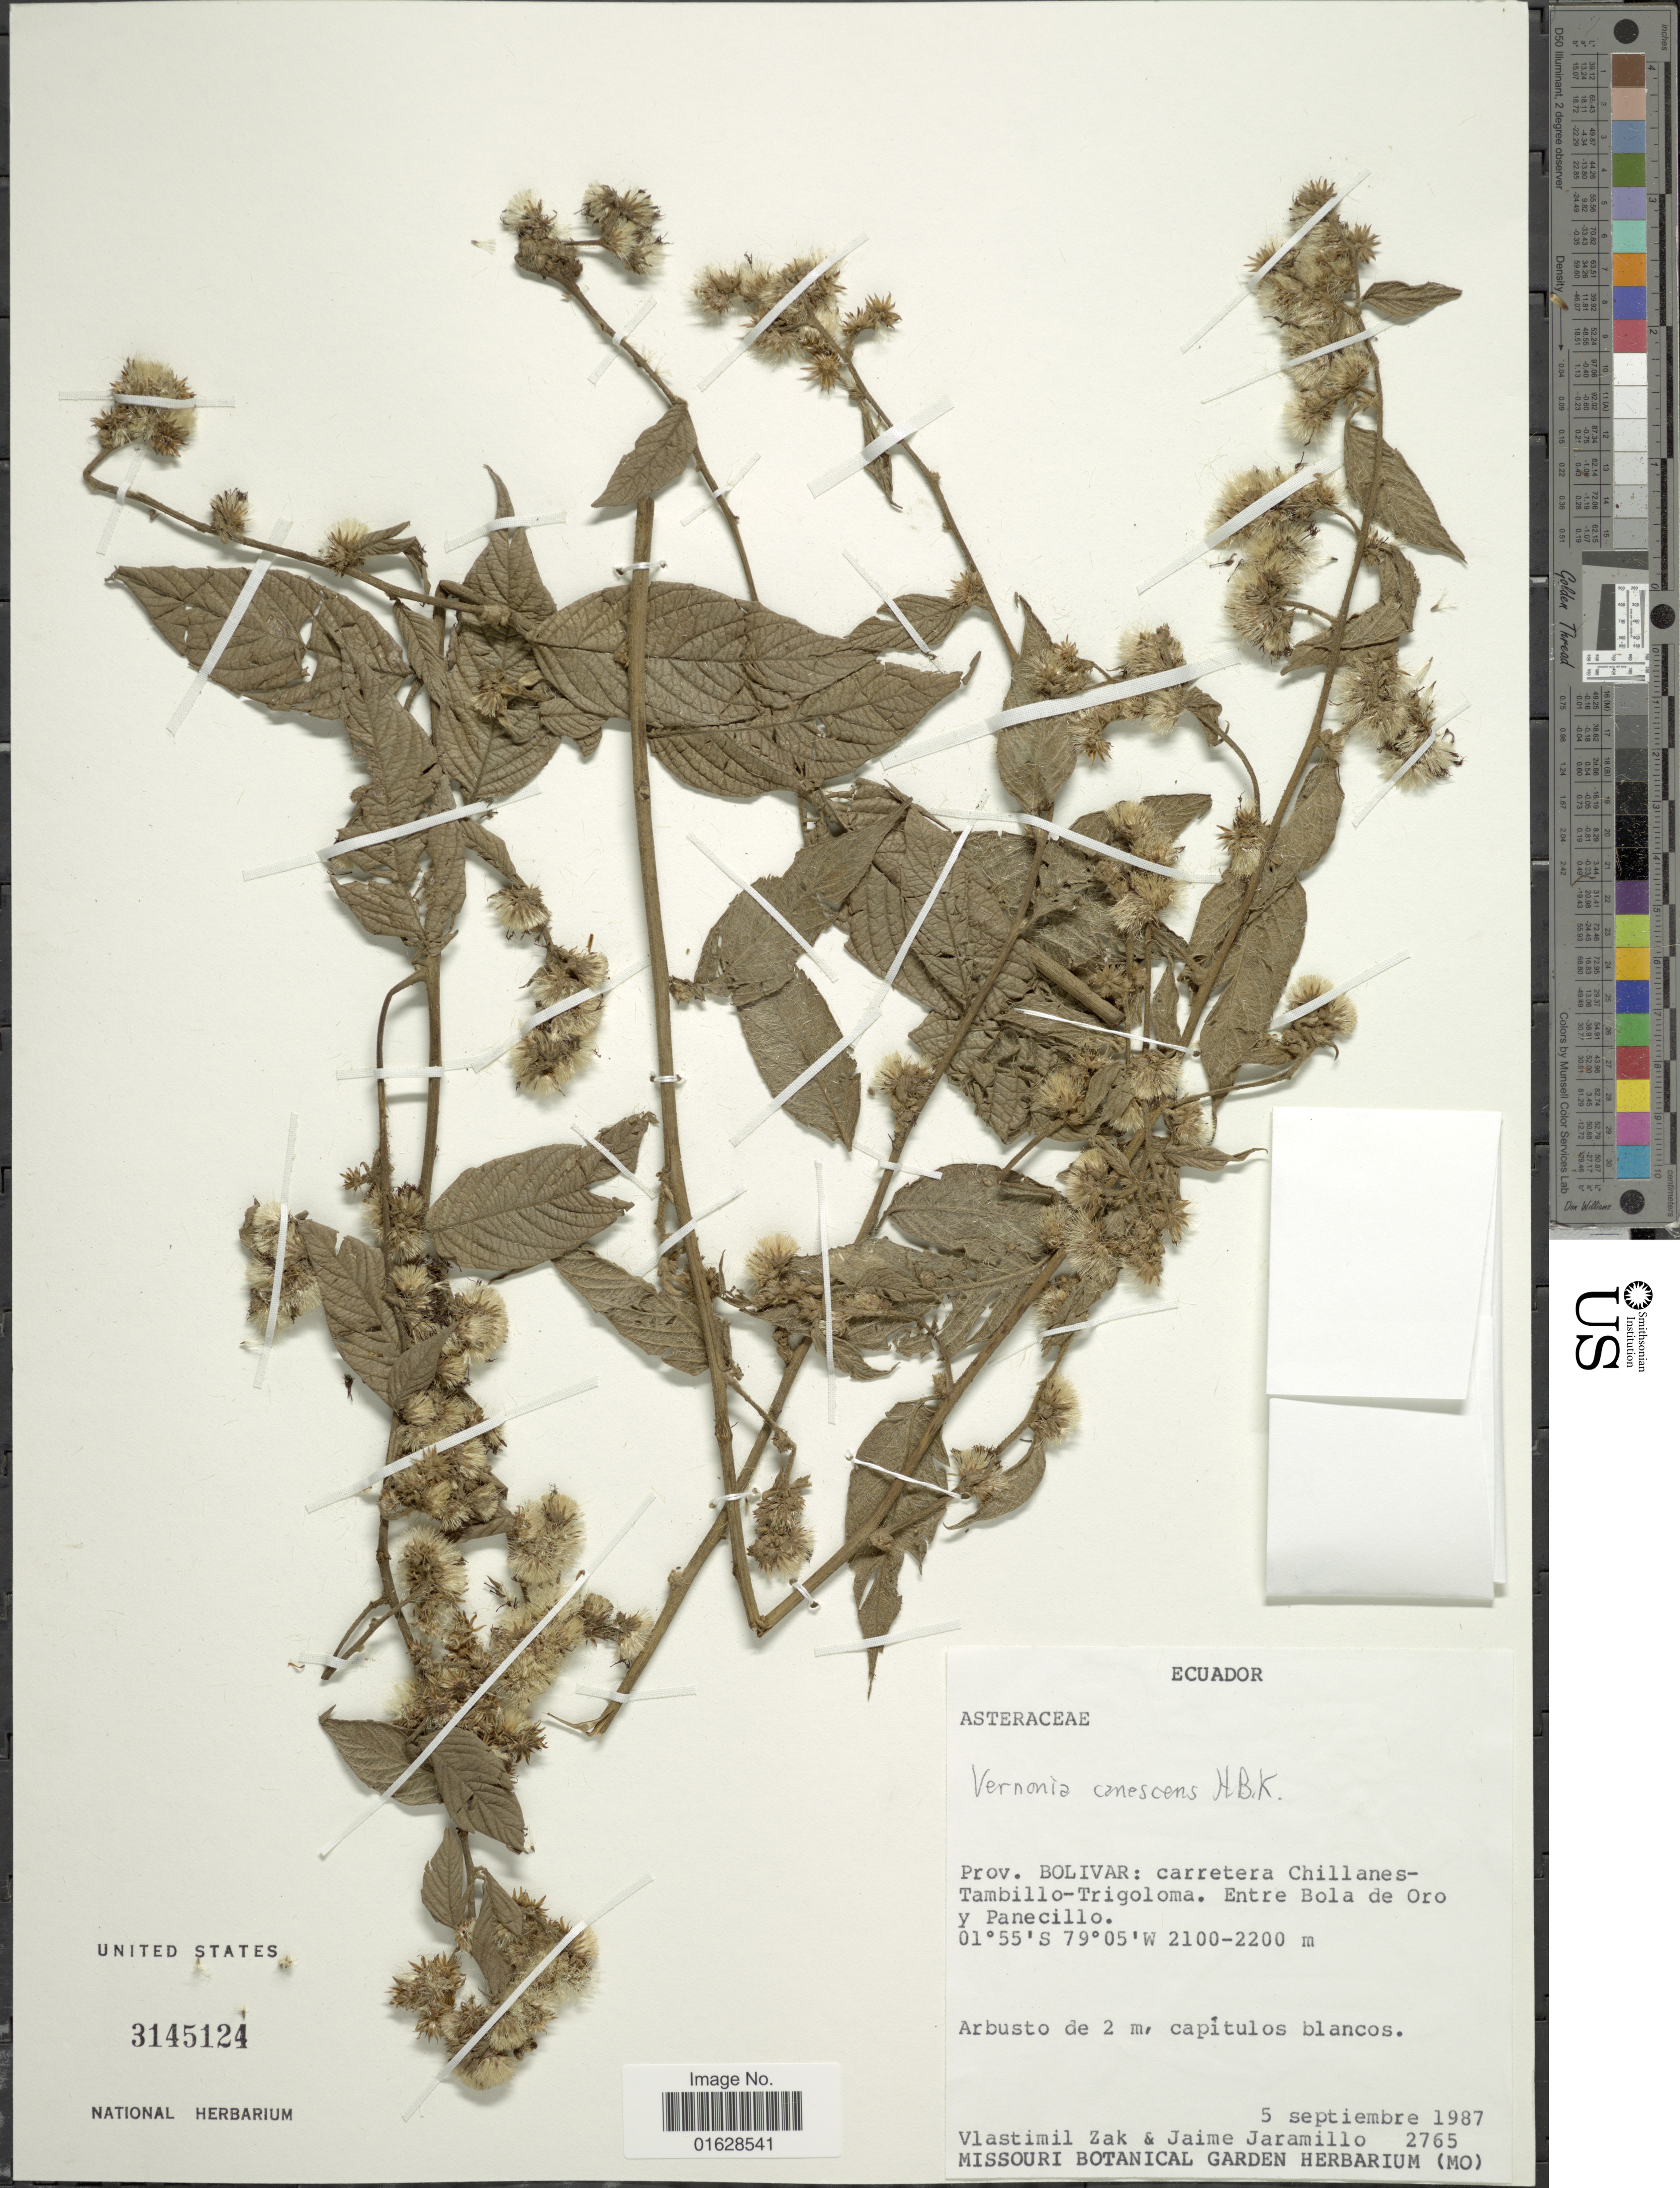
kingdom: Plantae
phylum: Tracheophyta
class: Magnoliopsida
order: Asterales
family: Asteraceae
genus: Lepidaploa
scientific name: Lepidaploa canescens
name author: (Kunth) H. Rob.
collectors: V. Zak & J. Jaramillo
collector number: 2765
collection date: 1987-09-05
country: Ecuador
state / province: Bolívar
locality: Ecuador. Prov. Bolívar: carretera Chillanes-Tambiloo-Trigoloma. Entre Bola de Oro y Panecillo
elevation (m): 2100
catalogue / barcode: US 3145124